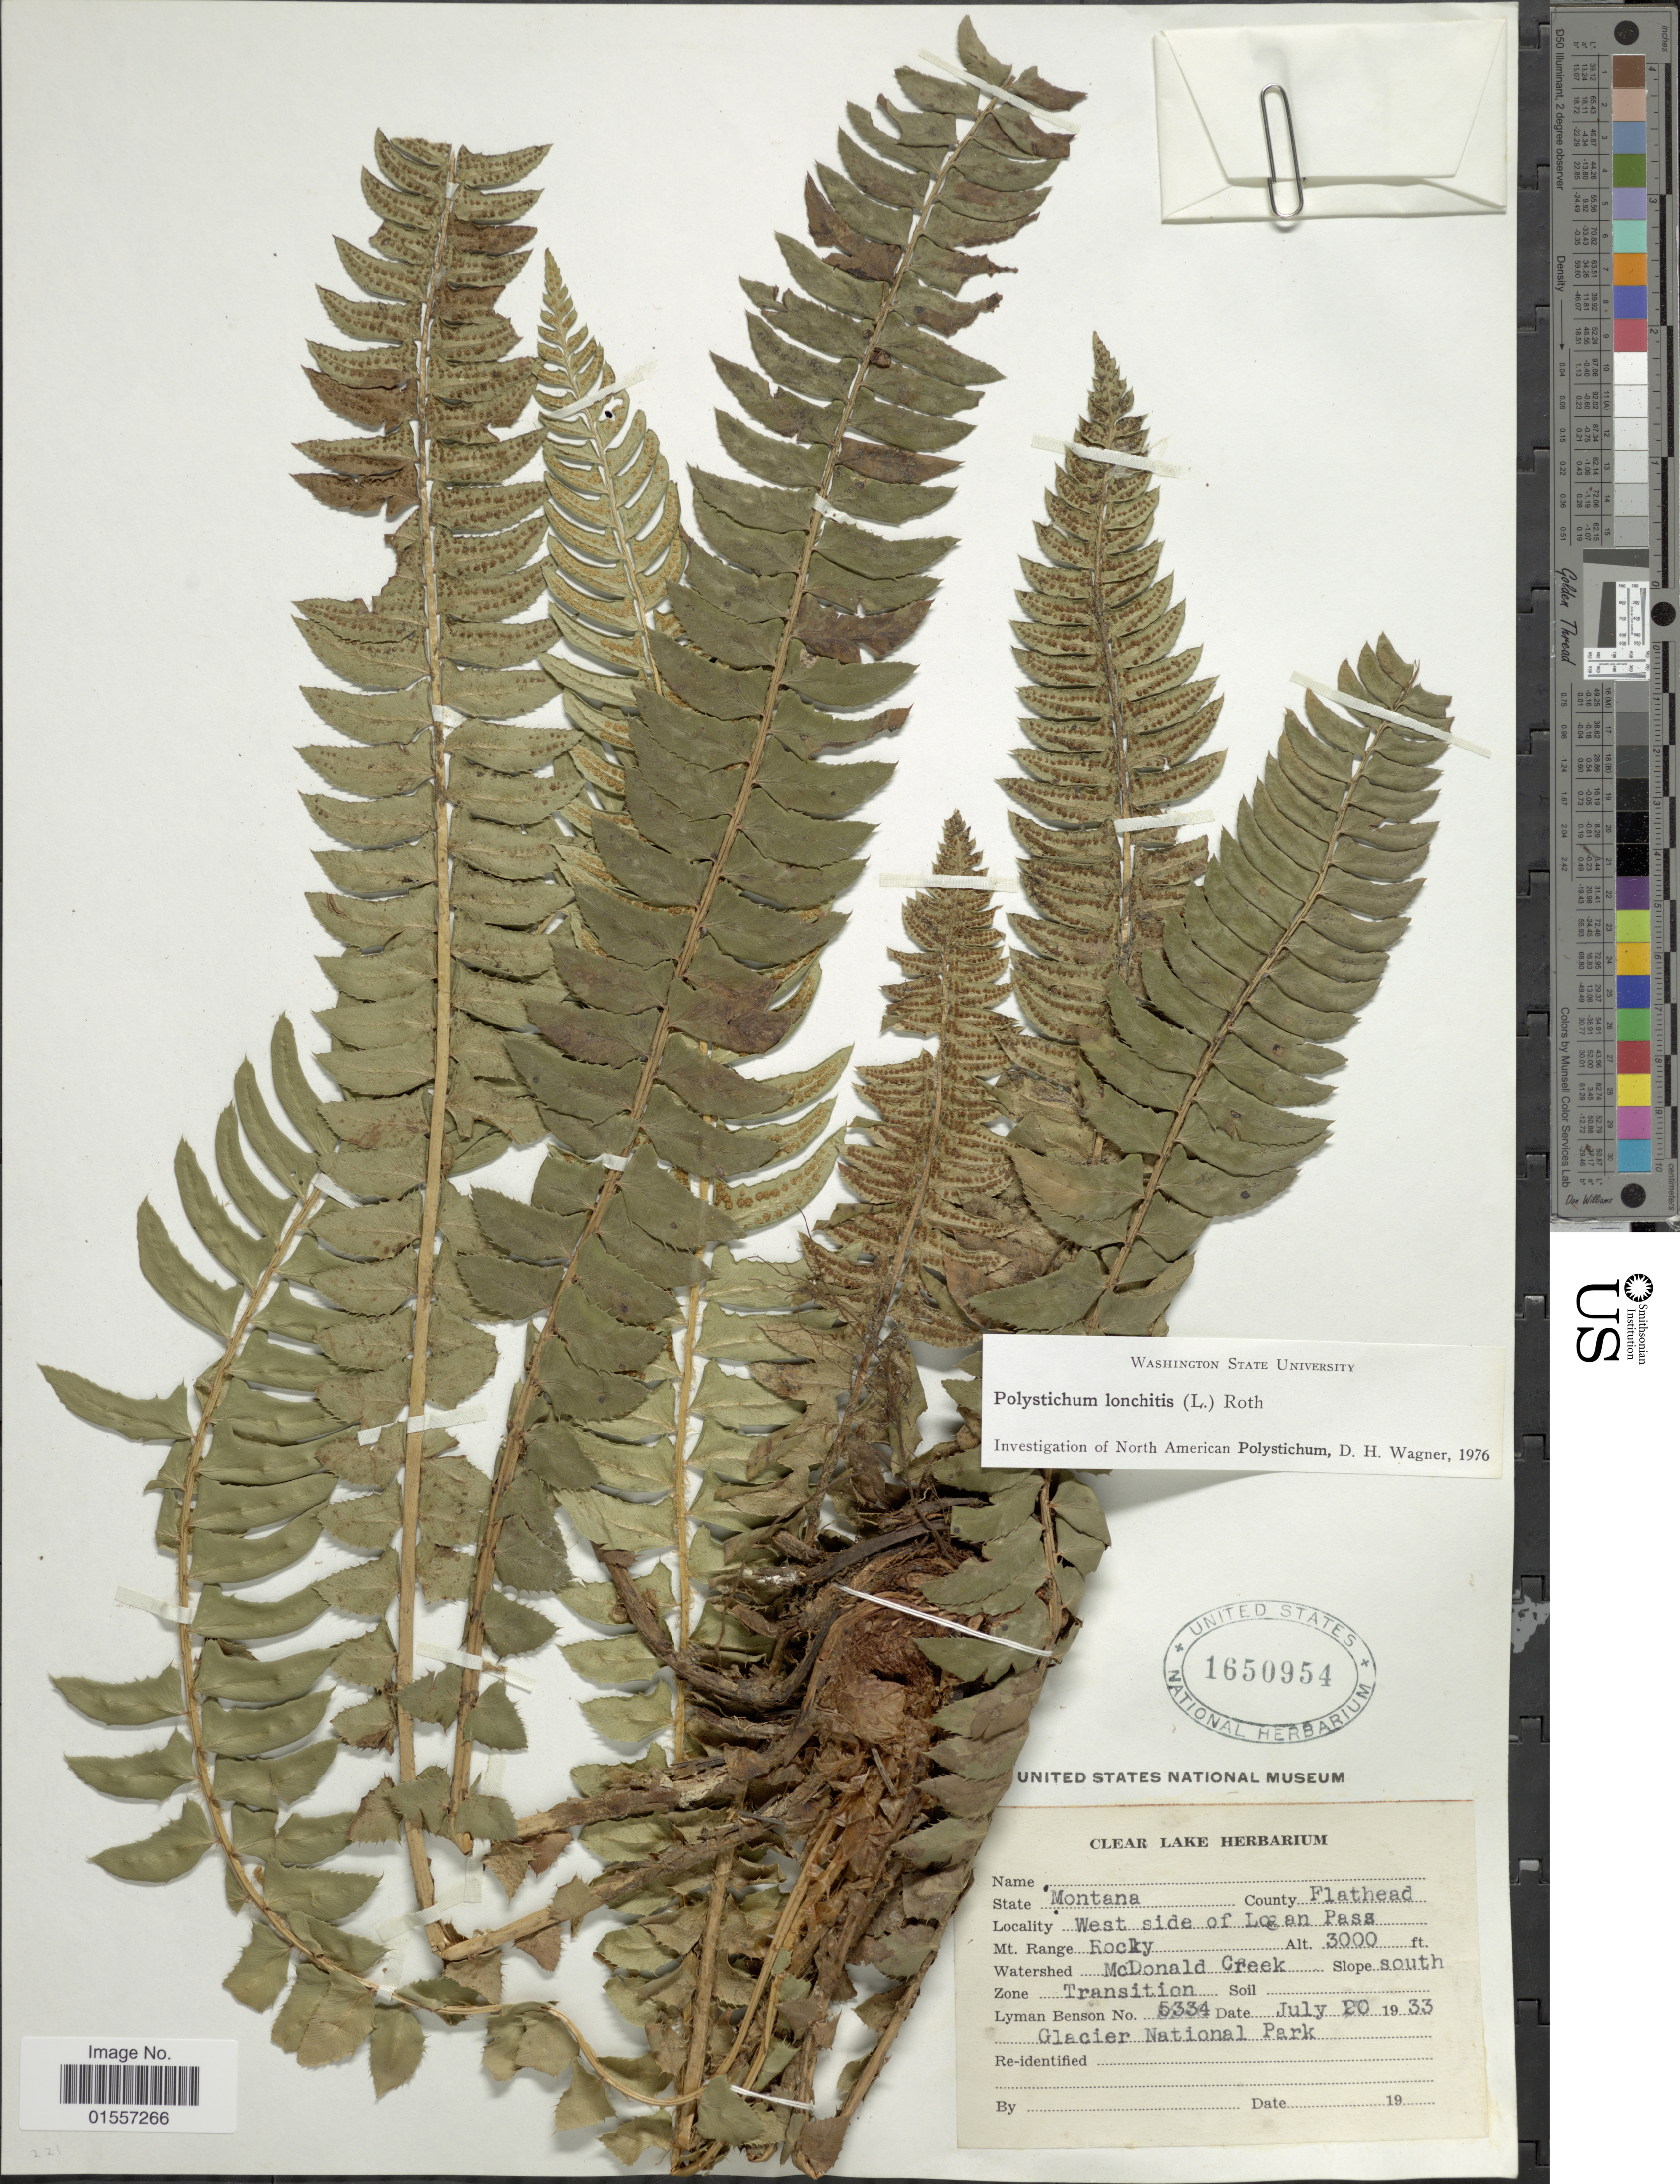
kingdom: Plantae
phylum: Tracheophyta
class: Polypodiopsida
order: Polypodiales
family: Dryopteridaceae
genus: Polystichum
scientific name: Polystichum lonchitis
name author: (Roth) L.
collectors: L. D. Benson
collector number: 5334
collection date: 1933-07-20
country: United States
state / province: Montana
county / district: Flathead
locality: West side of Logan Pass, McDonald Creek, Slope South Transition, Glacier National Park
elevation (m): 914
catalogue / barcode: US 1650954